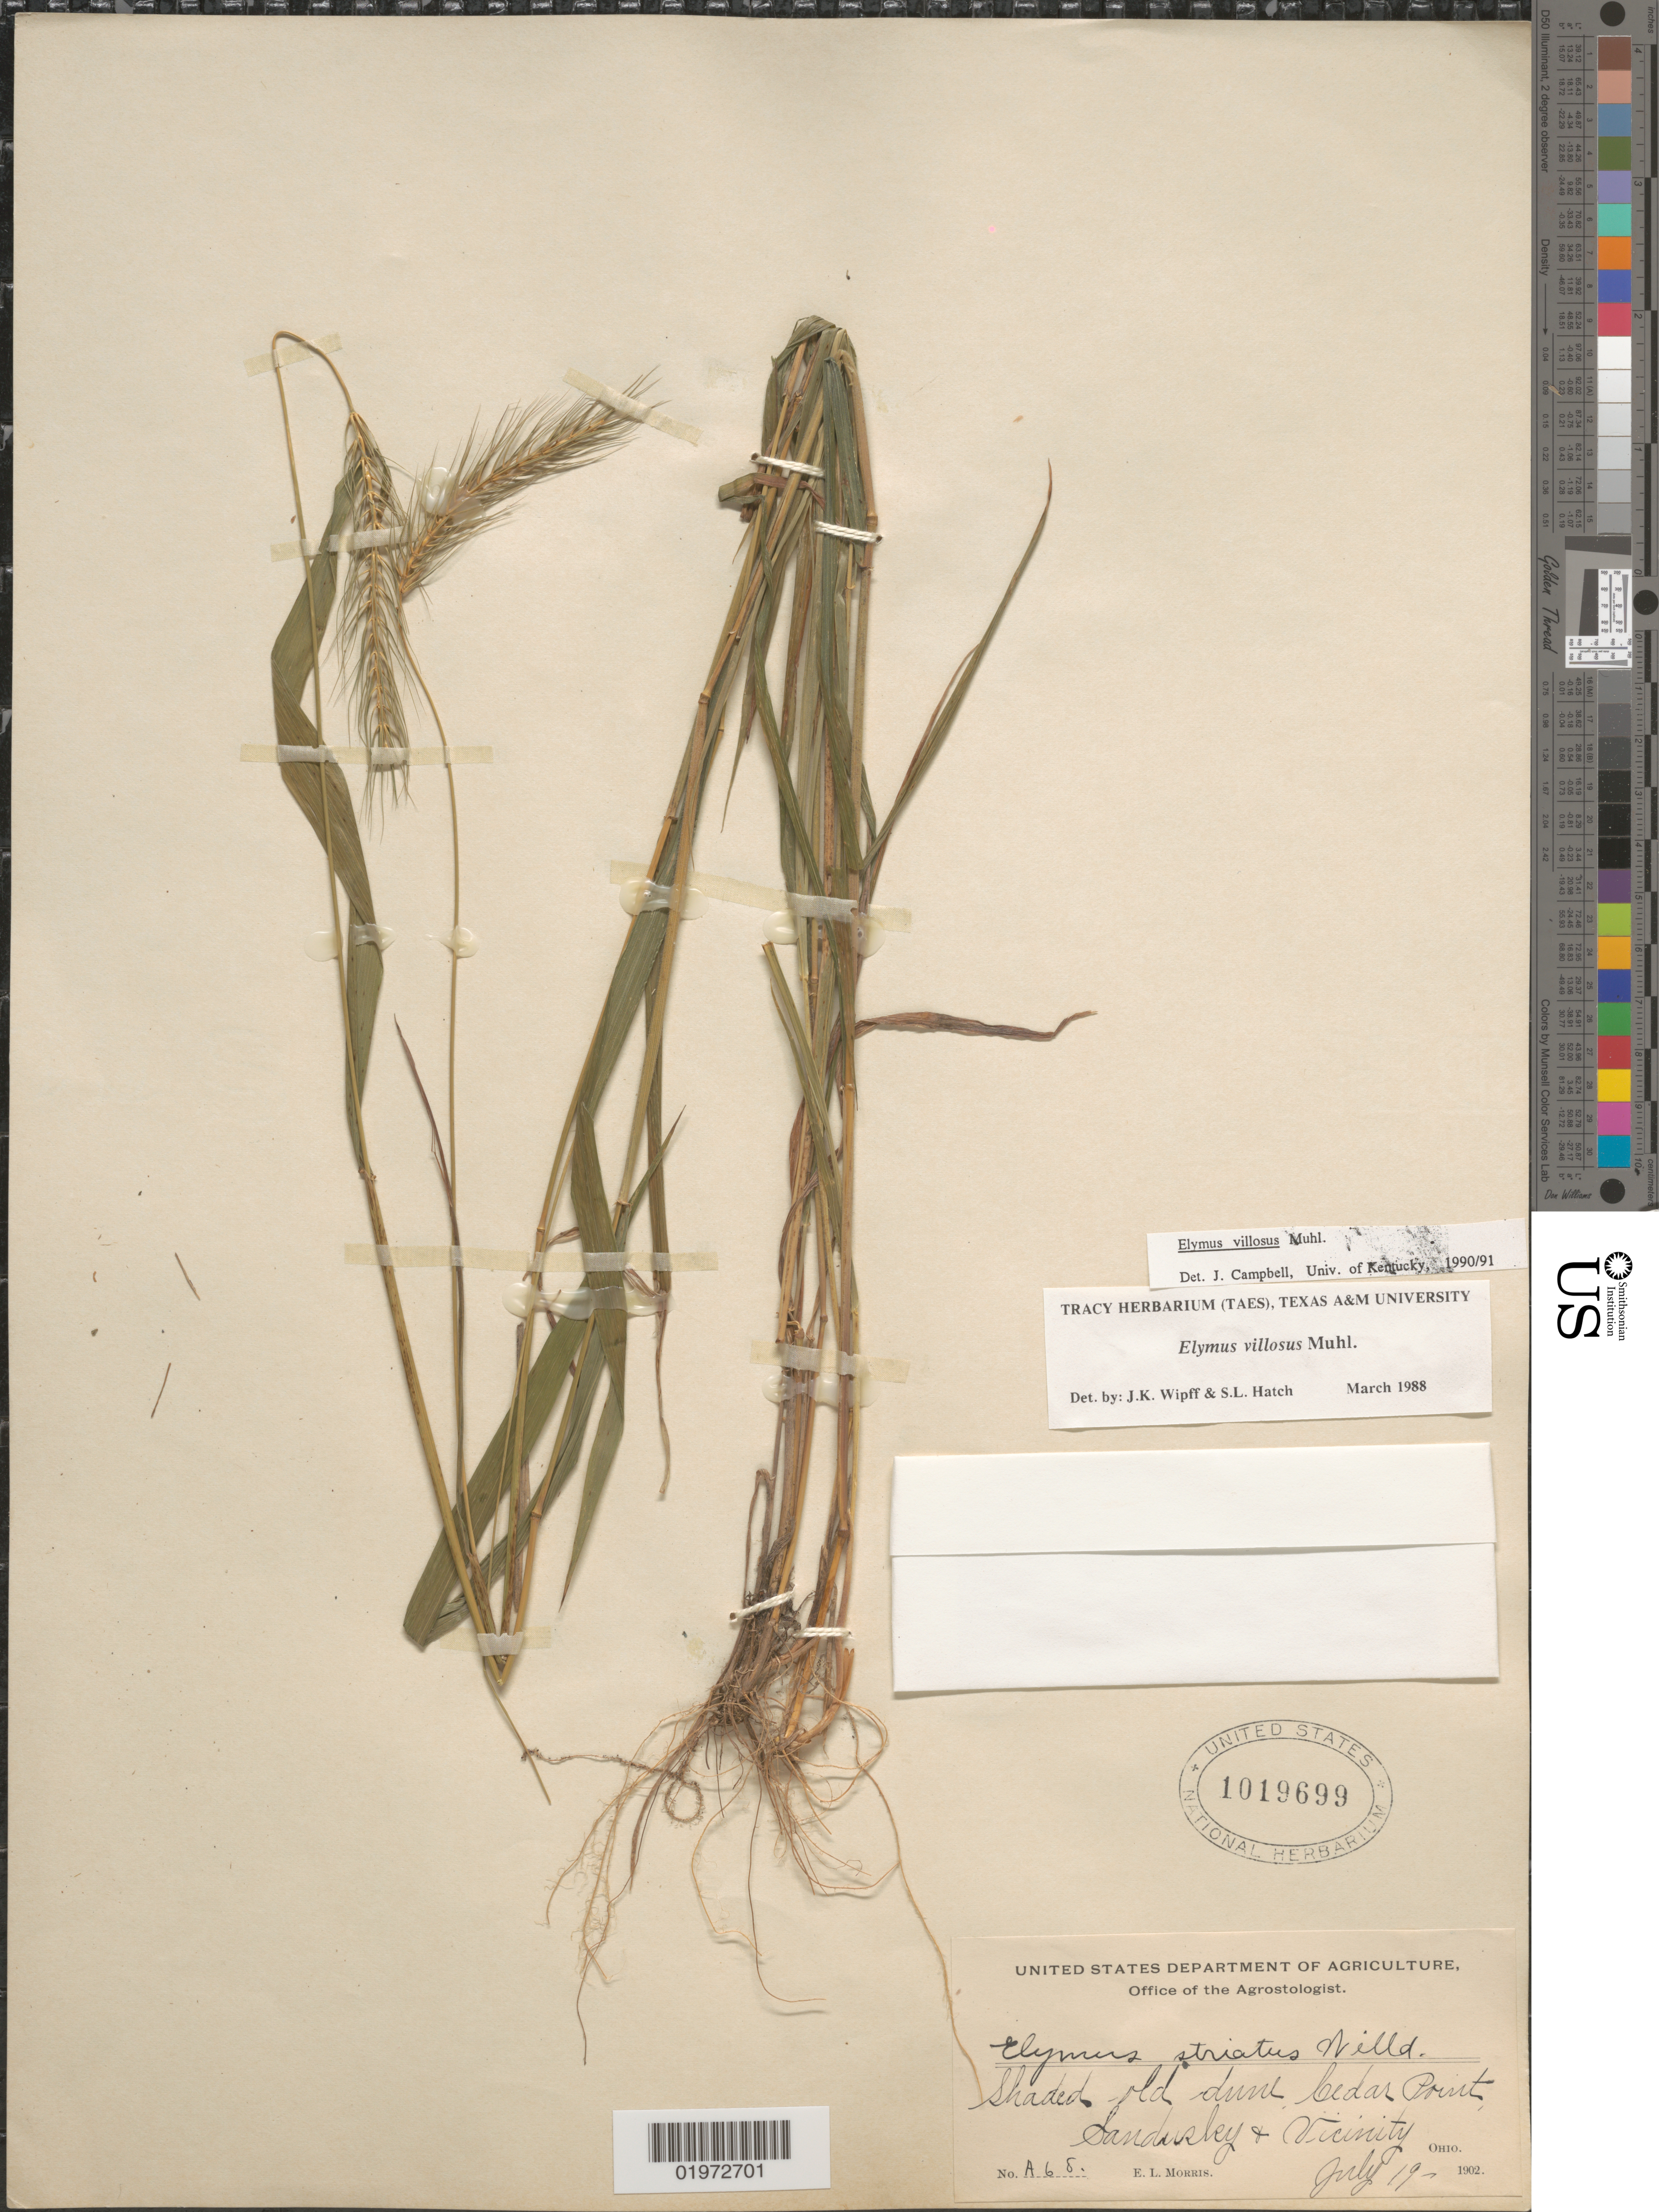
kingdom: Plantae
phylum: Tracheophyta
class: Liliopsida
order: Poales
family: Poaceae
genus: Elymus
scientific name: Elymus villosus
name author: Muhl. ex Willd.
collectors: E. Morris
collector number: A68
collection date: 1902-07-19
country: United States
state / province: Ohio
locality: Shaded old dune Cedar Point, Sandusky & Vicinity.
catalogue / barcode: US 1019699